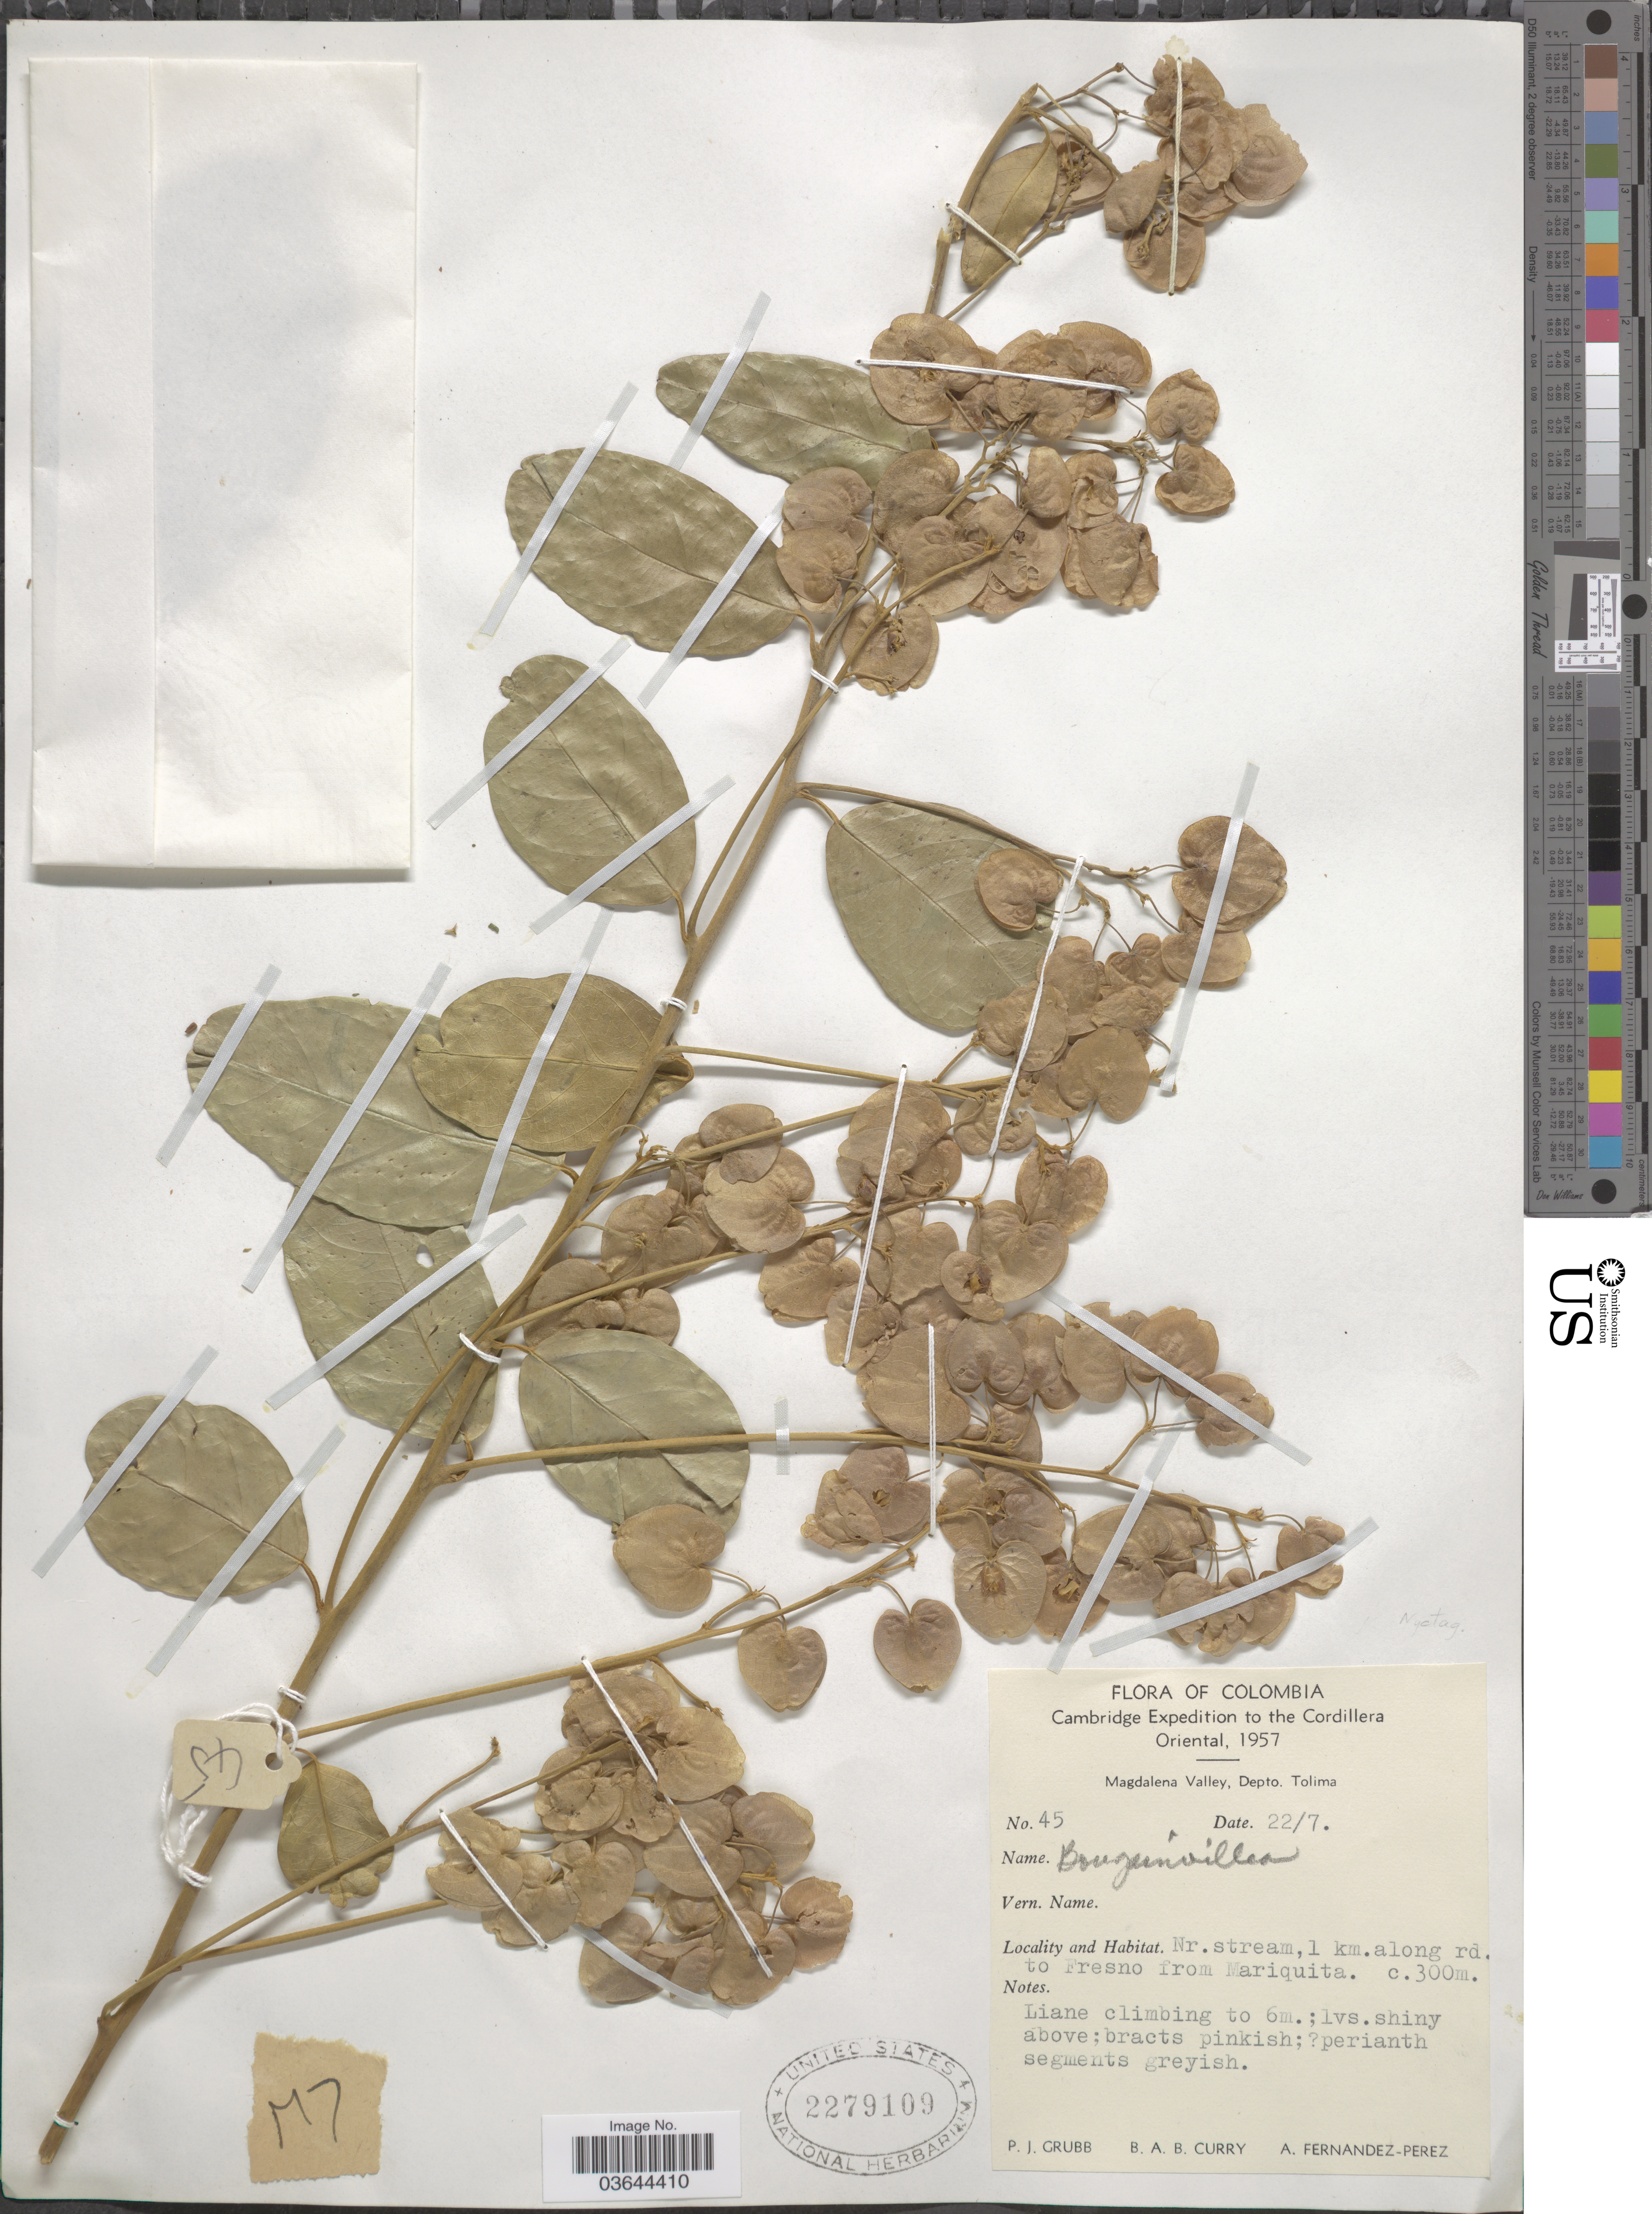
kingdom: Plantae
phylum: Tracheophyta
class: Magnoliopsida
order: Caryophyllales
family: Nyctaginaceae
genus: Bougainvillea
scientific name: Bougainvillea sp.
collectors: P. J. Grubb, B. A. B. Curry & A. Fernández-Pérez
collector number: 45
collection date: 1957-07-22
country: Colombia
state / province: Tolima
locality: Cordillera Oriental. Magdalena Valley, Depto. Tolima. Nr. stream, 1 km. along rd. to Fresno from Mariquita.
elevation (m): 300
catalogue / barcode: US 2279109